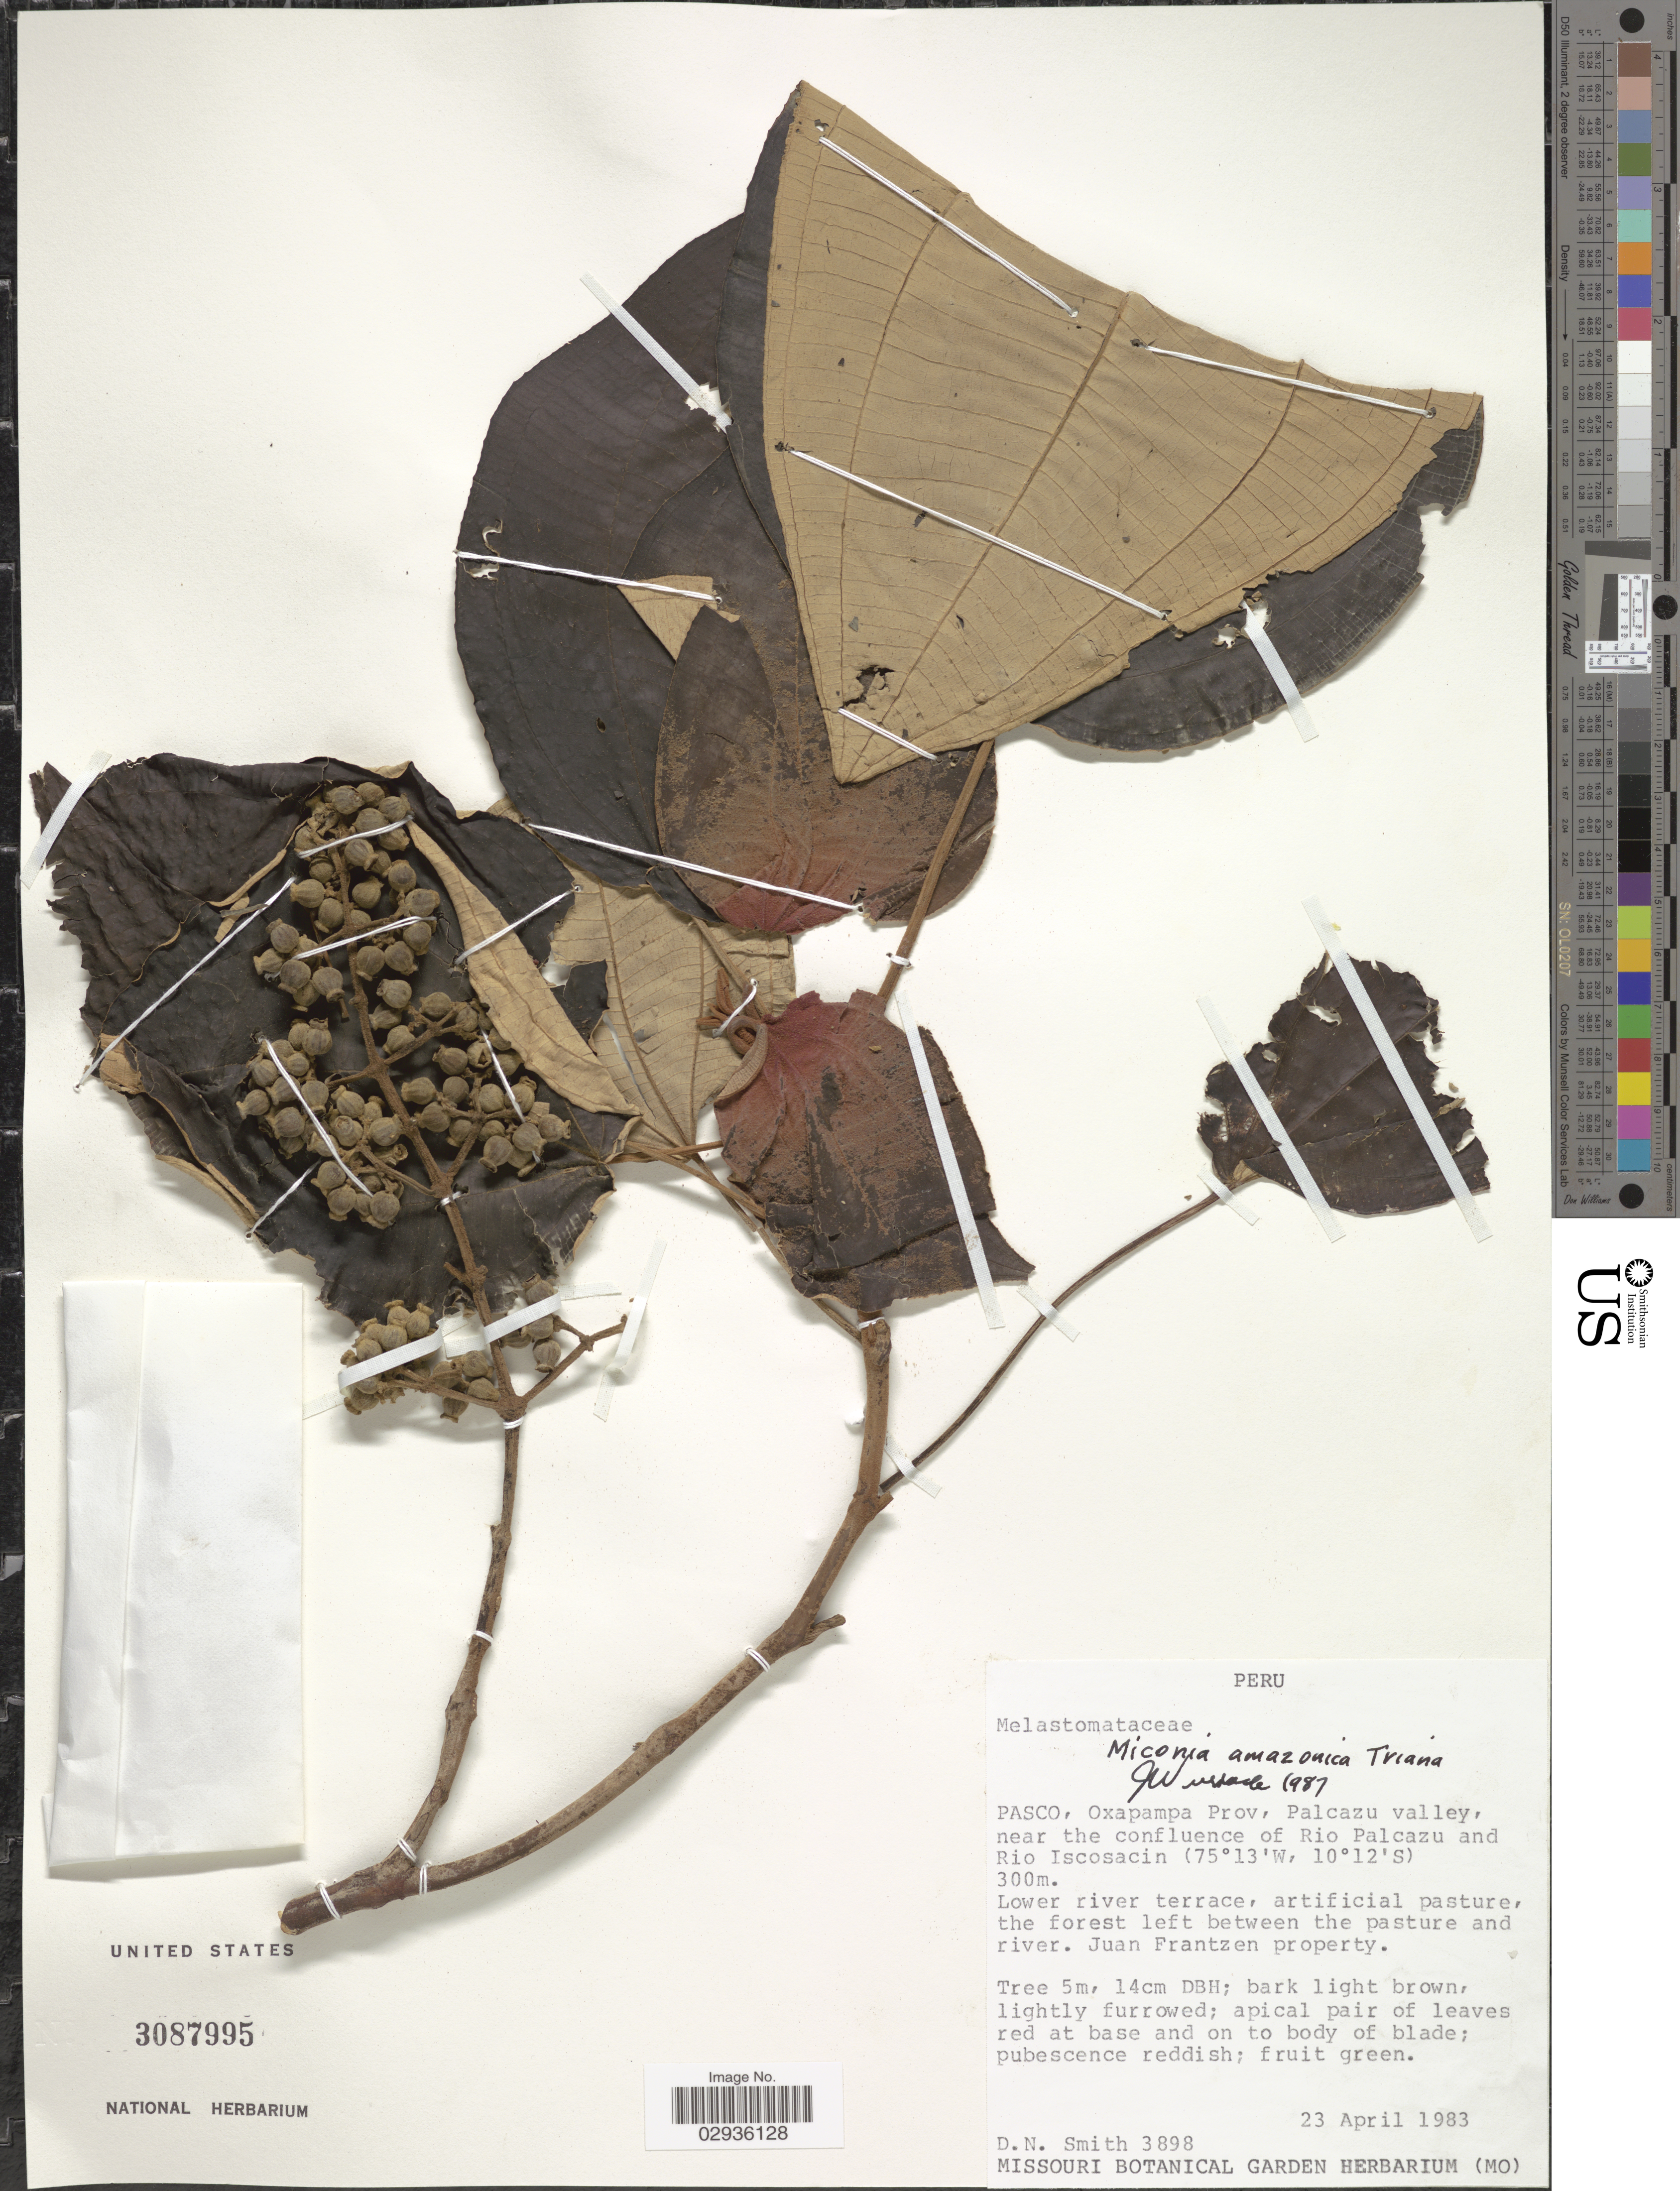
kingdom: Plantae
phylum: Tracheophyta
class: Magnoliopsida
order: Myrtales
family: Melastomataceae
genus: Miconia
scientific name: Miconia amazonica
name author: Triana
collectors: D. Smith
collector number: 3898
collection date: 1983-04-23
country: Peru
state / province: Pasco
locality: Oxapampa Prov, Palcazu valley, near the confluence of Rio Palcazu and Rio Iscosacin.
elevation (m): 300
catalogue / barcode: US 3087995